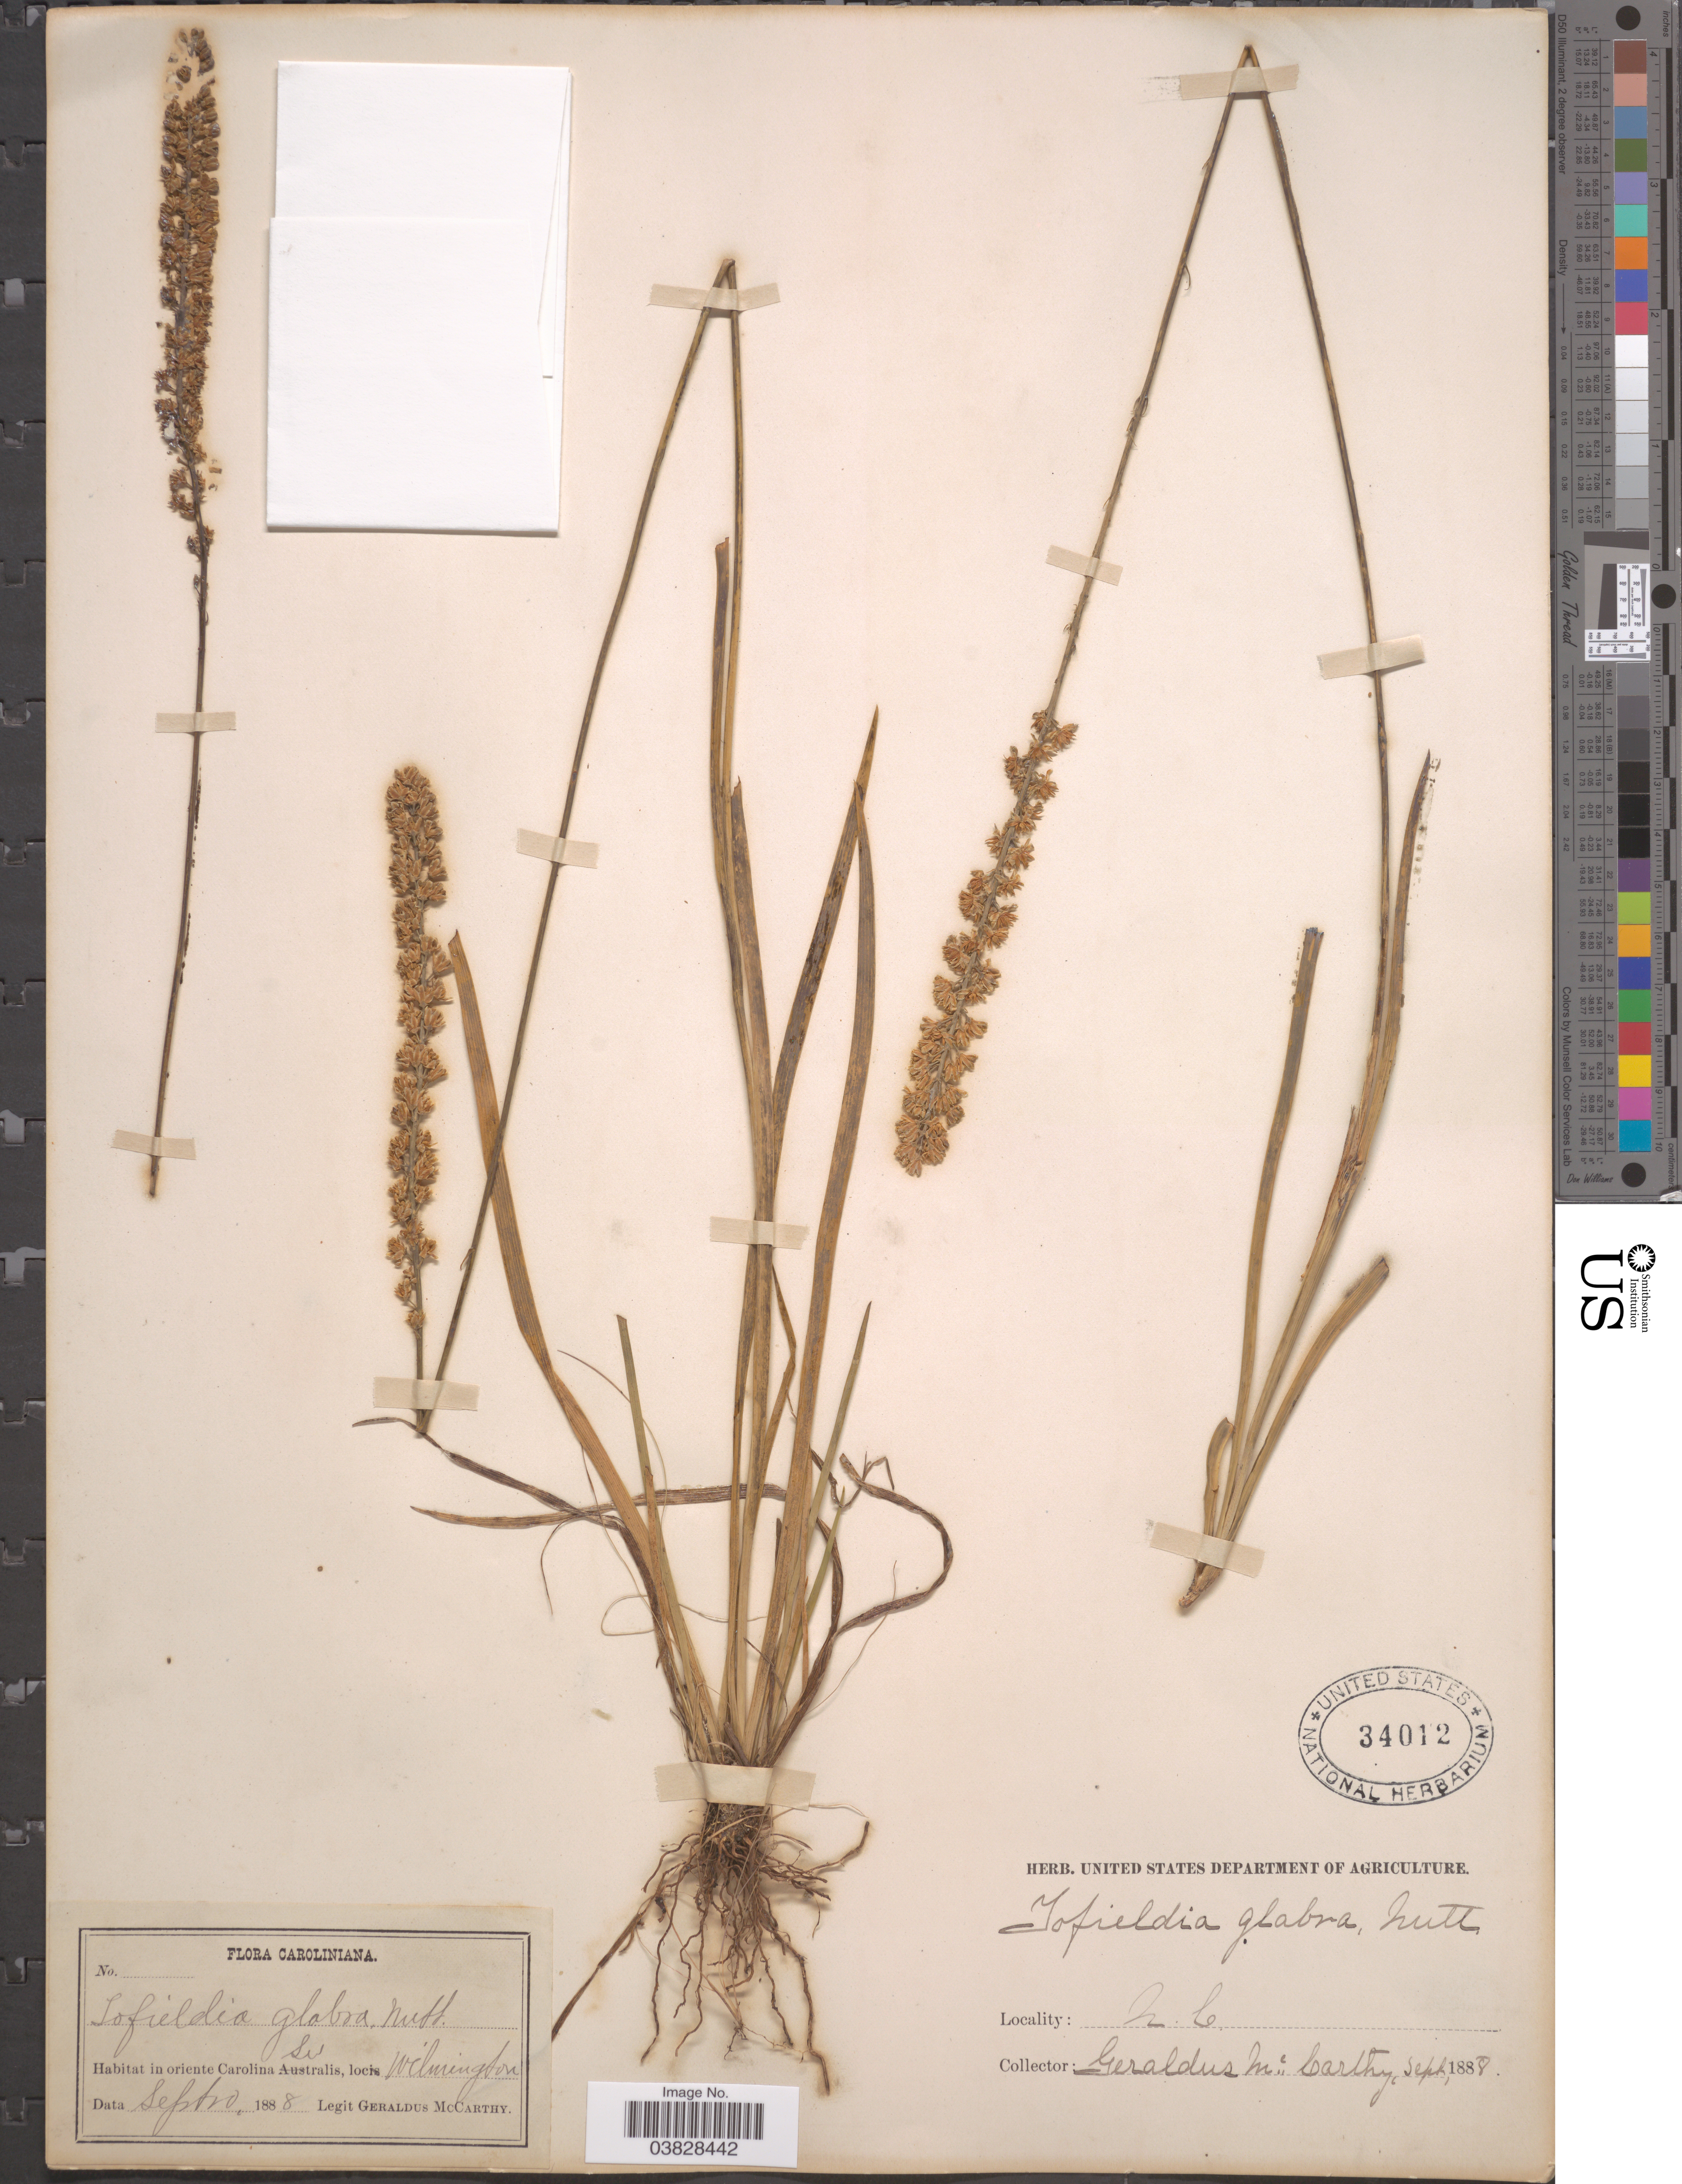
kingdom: Plantae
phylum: Tracheophyta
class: Liliopsida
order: Alismatales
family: Tofieldiaceae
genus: Tofieldia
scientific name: Tofieldia glabra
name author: Nutt.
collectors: M. McCarthy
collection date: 1888-09-10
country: United States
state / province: North Carolina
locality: Caroliniana. In oriente Carolina Se'tralis, Wilmington.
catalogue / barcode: US 34012